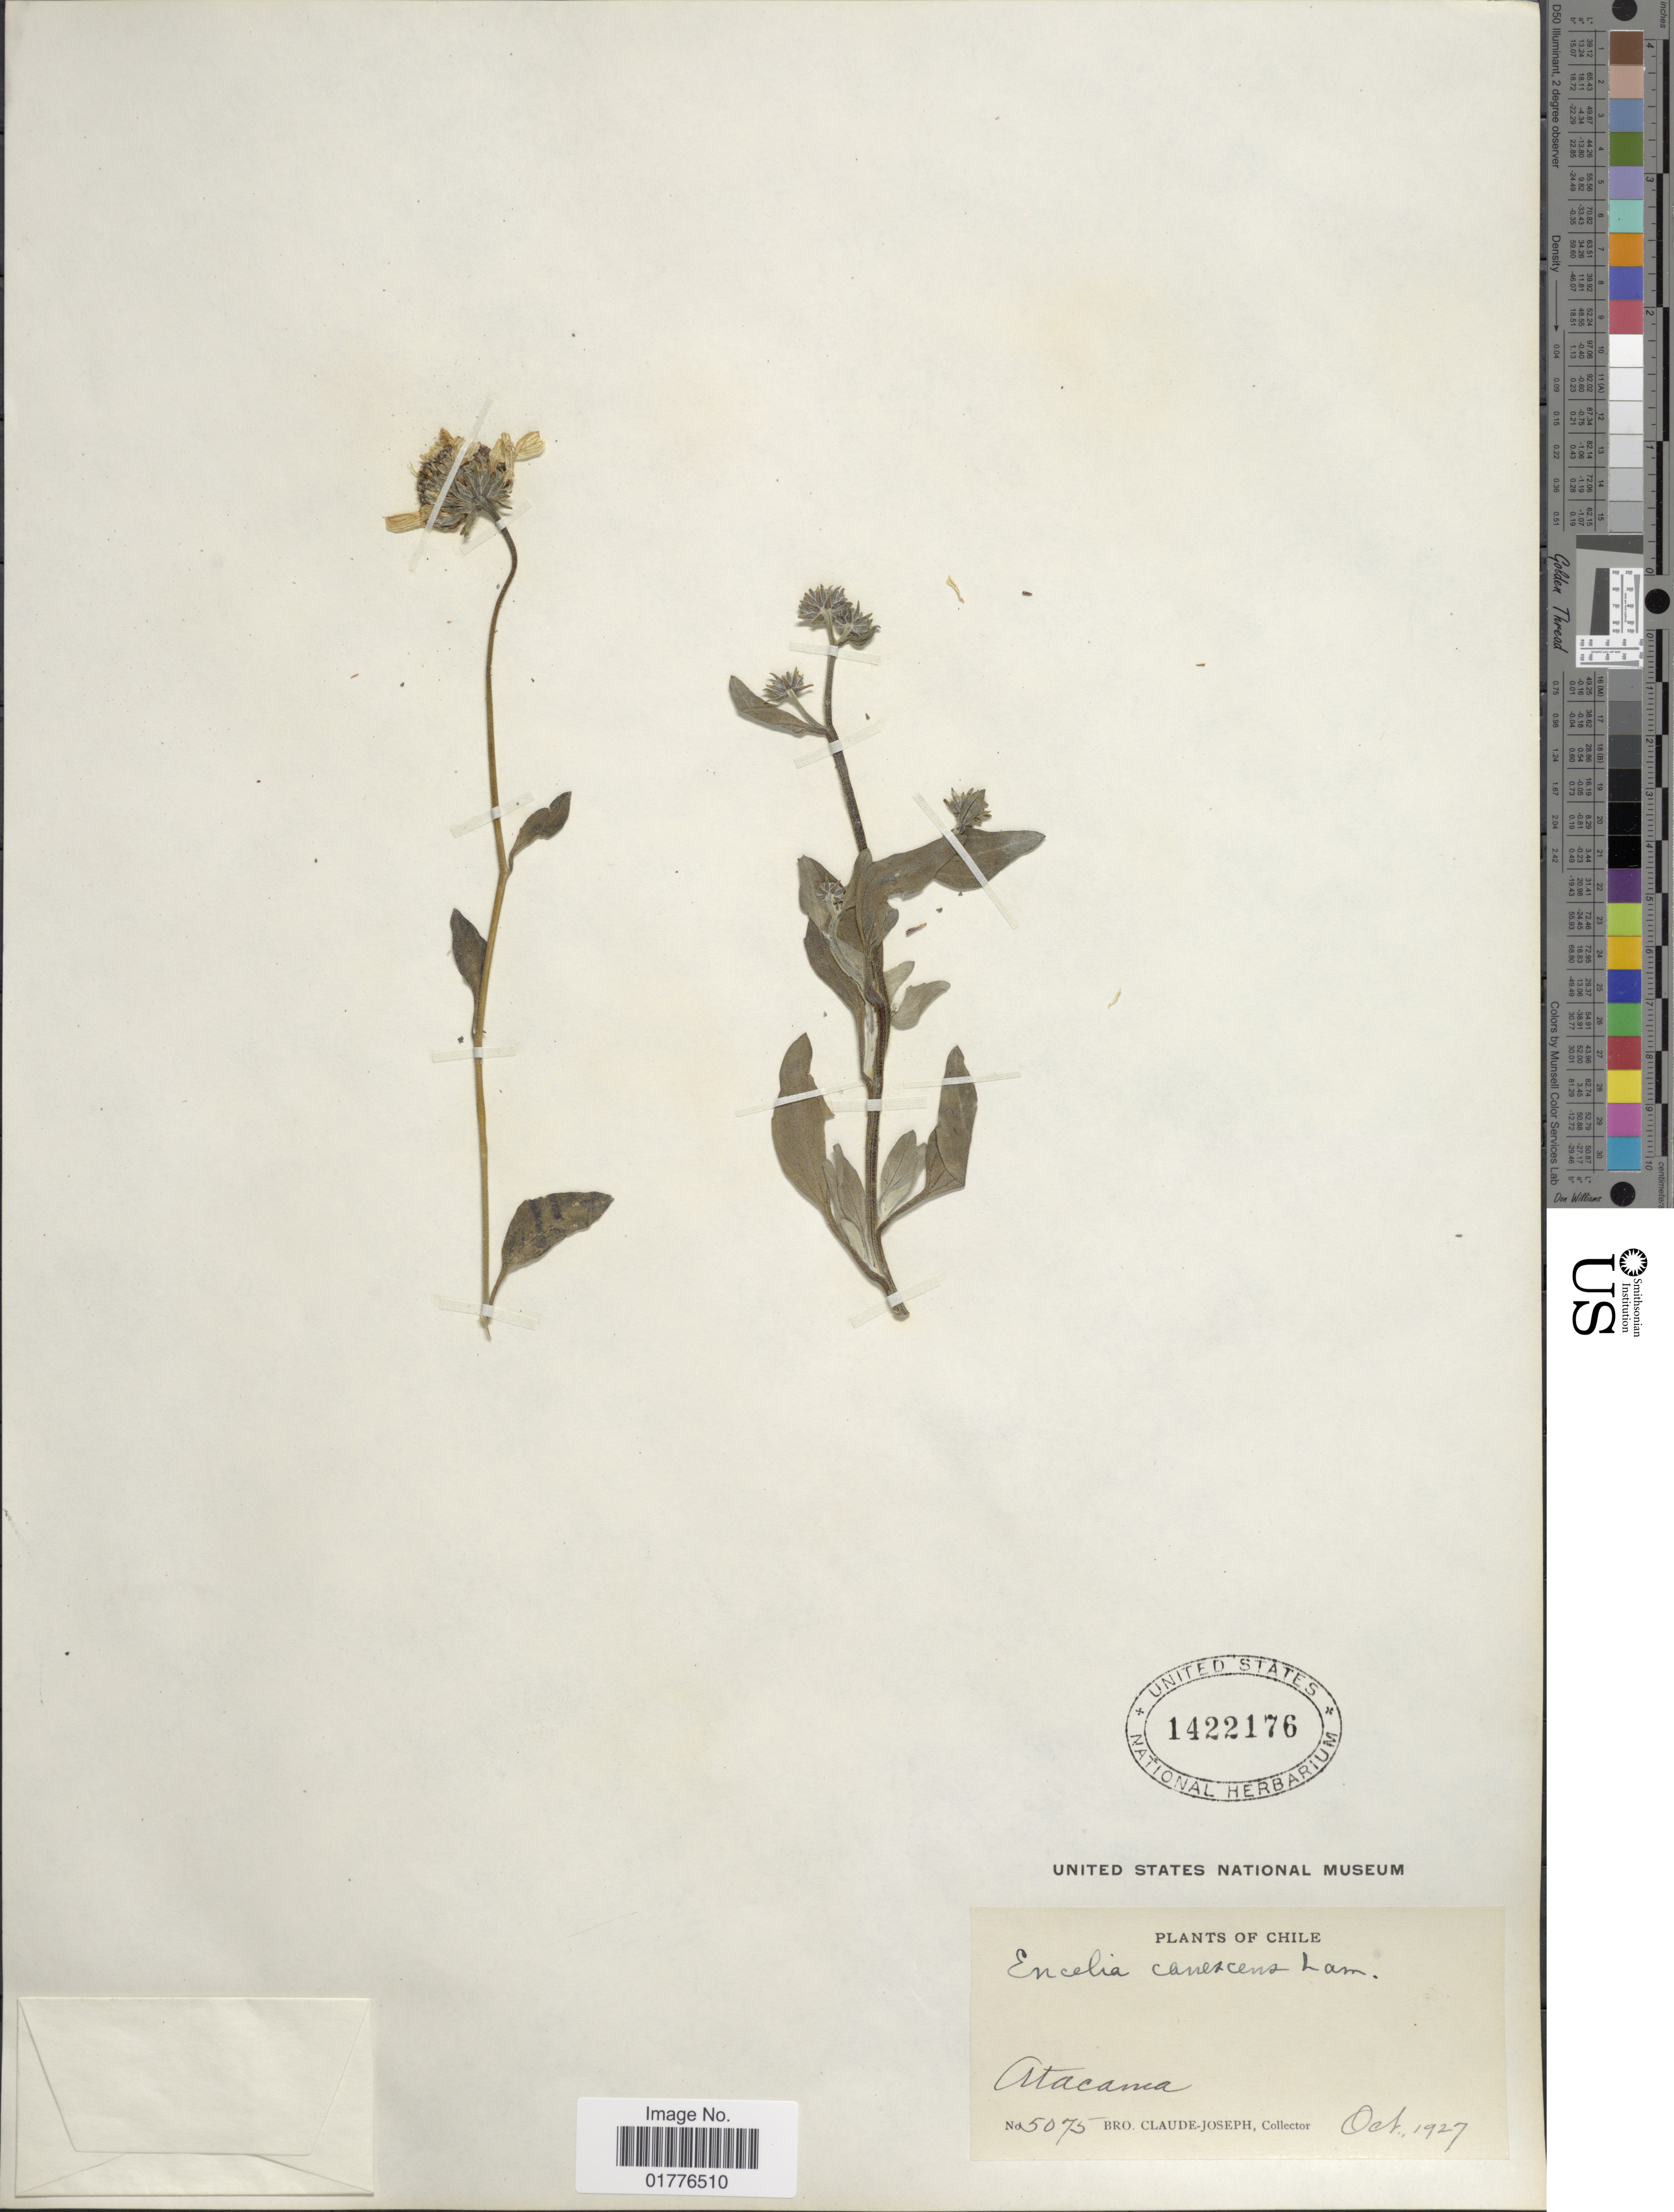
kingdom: Plantae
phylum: Tracheophyta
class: Magnoliopsida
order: Asterales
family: Asteraceae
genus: Encelia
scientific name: Encelia canescens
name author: Lam.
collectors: Bro. Claude-Joseph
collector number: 5075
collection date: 1927-10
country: Chile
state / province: Atacama (III)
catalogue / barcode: US 1422176